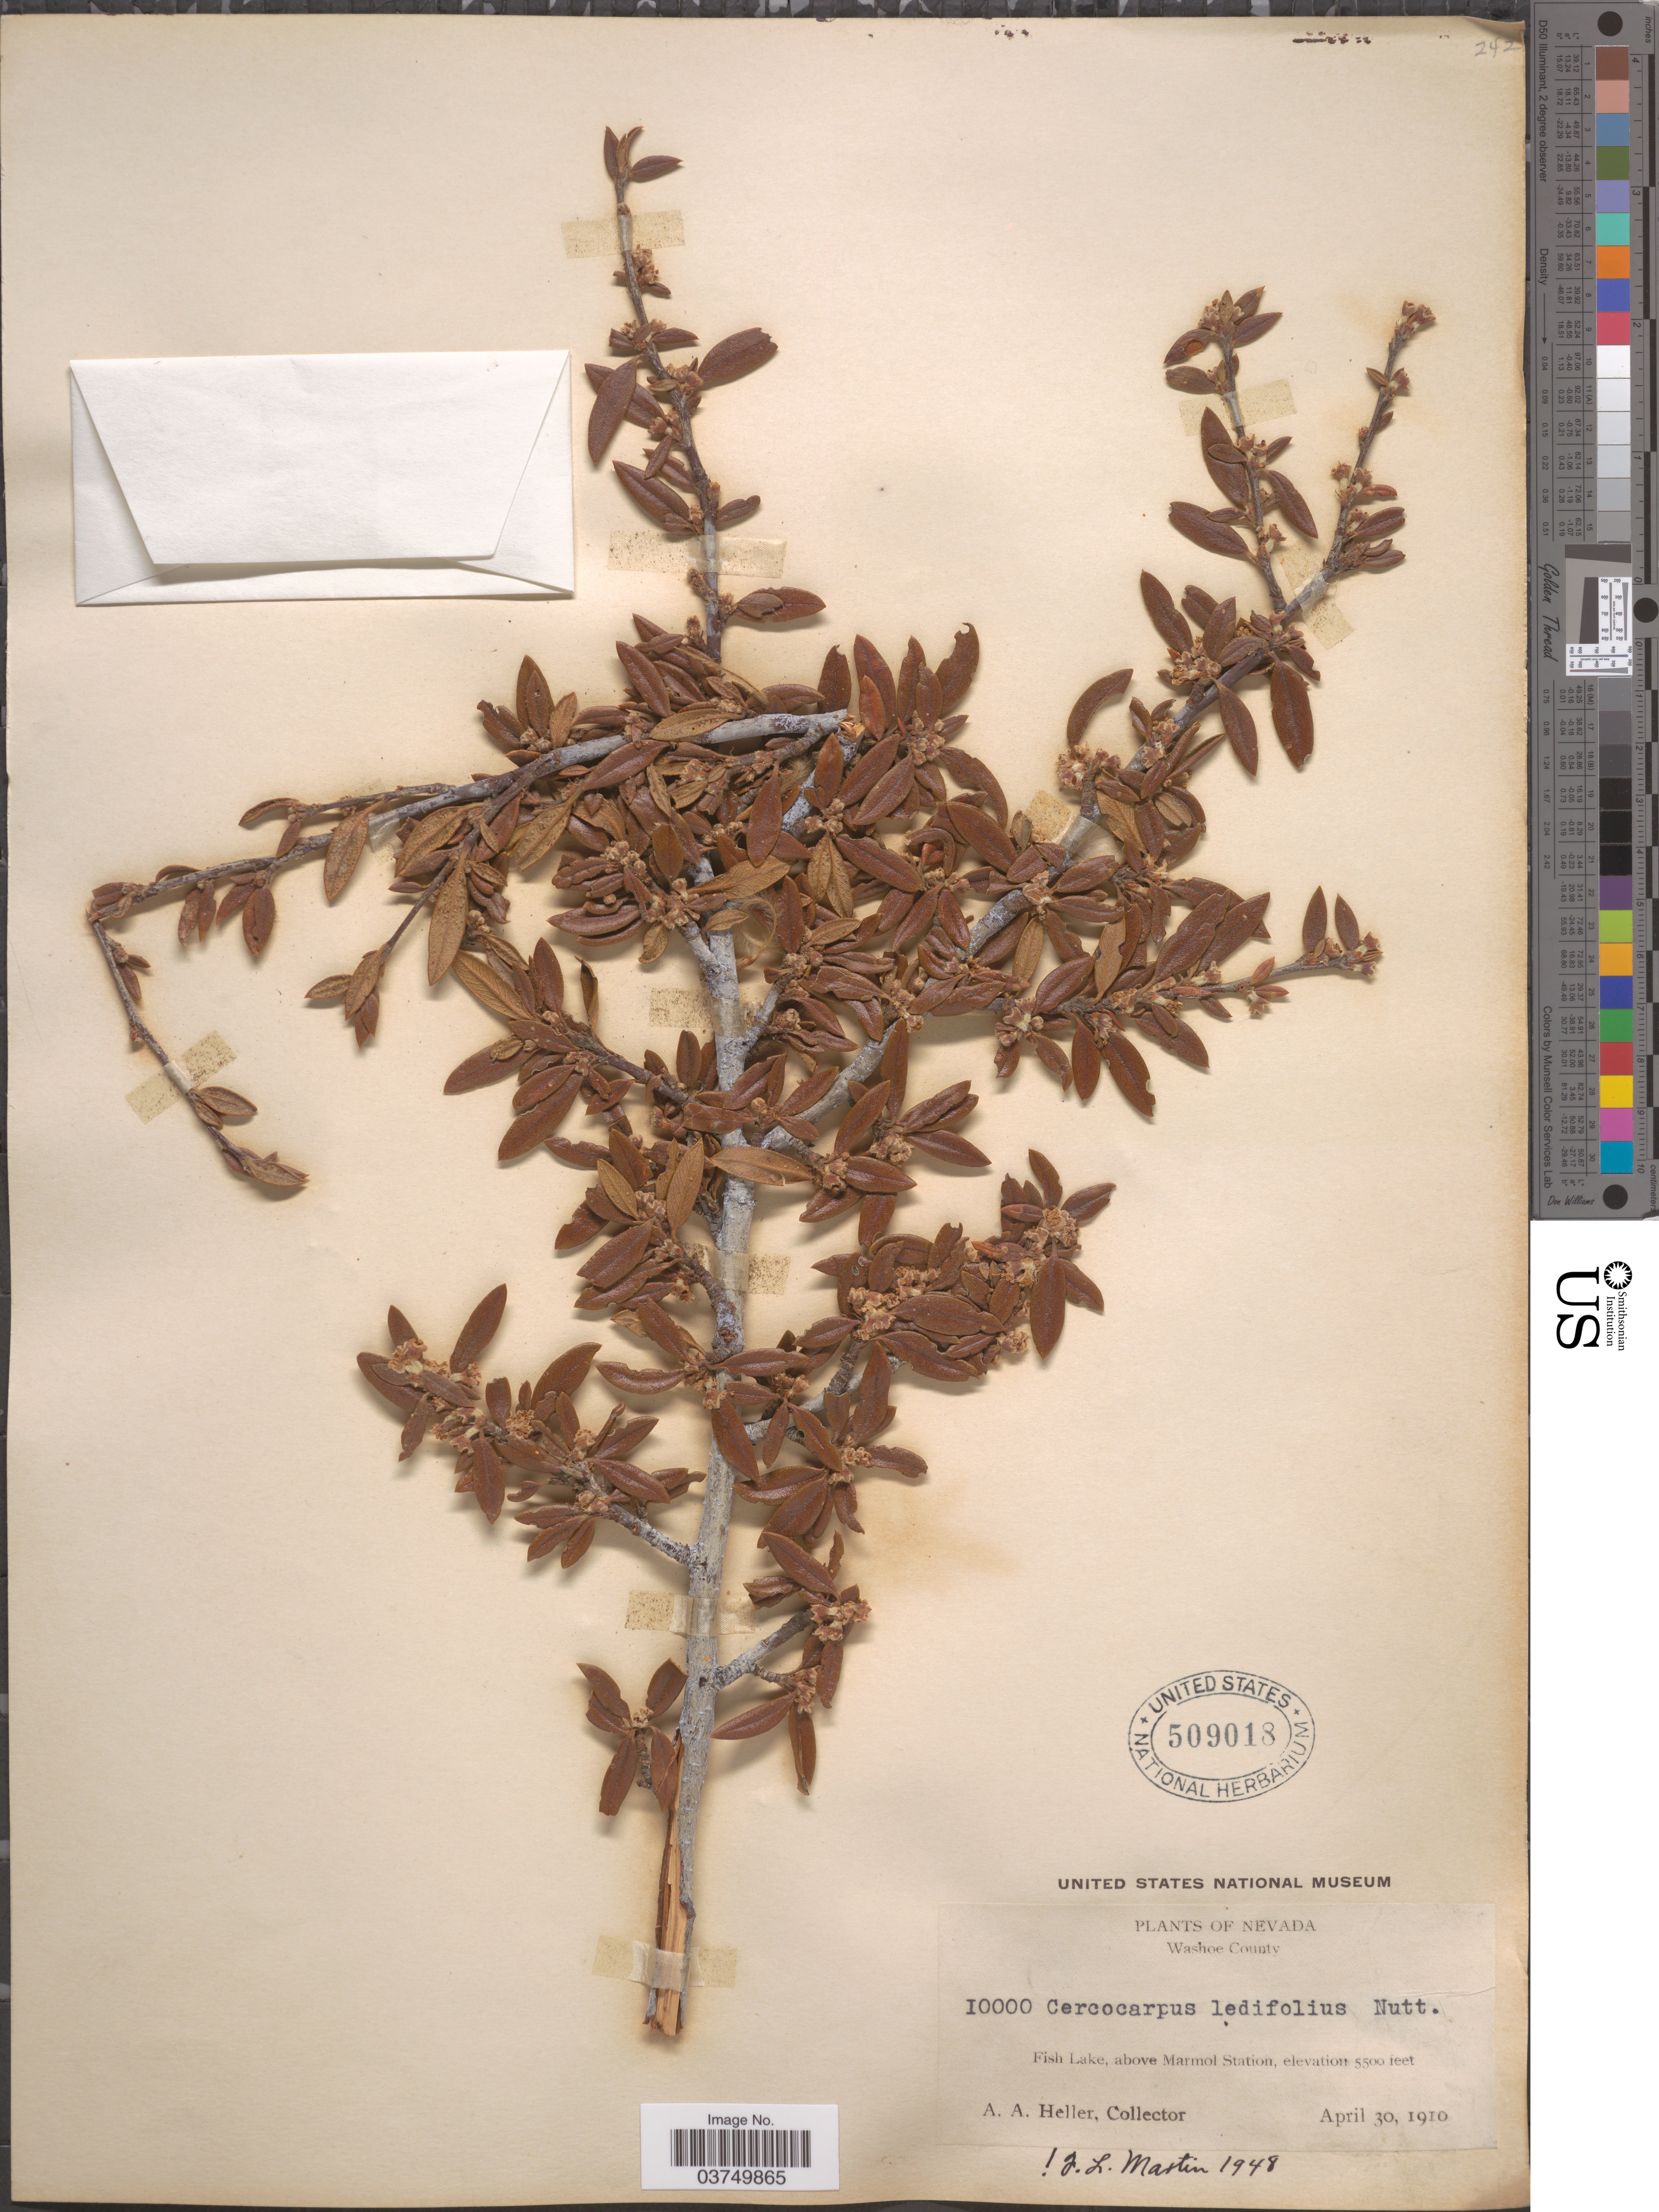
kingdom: Plantae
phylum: Tracheophyta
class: Magnoliopsida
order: Rosales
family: Rosaceae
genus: Cercocarpus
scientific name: Cercocarpus ledifolius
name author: Nutt.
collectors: A. A. Heller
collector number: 10000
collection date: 1910-04-30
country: United States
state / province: Nevada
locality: Washoe County. Fish Lake, above Marmol Station.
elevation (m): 1676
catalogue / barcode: US 509018